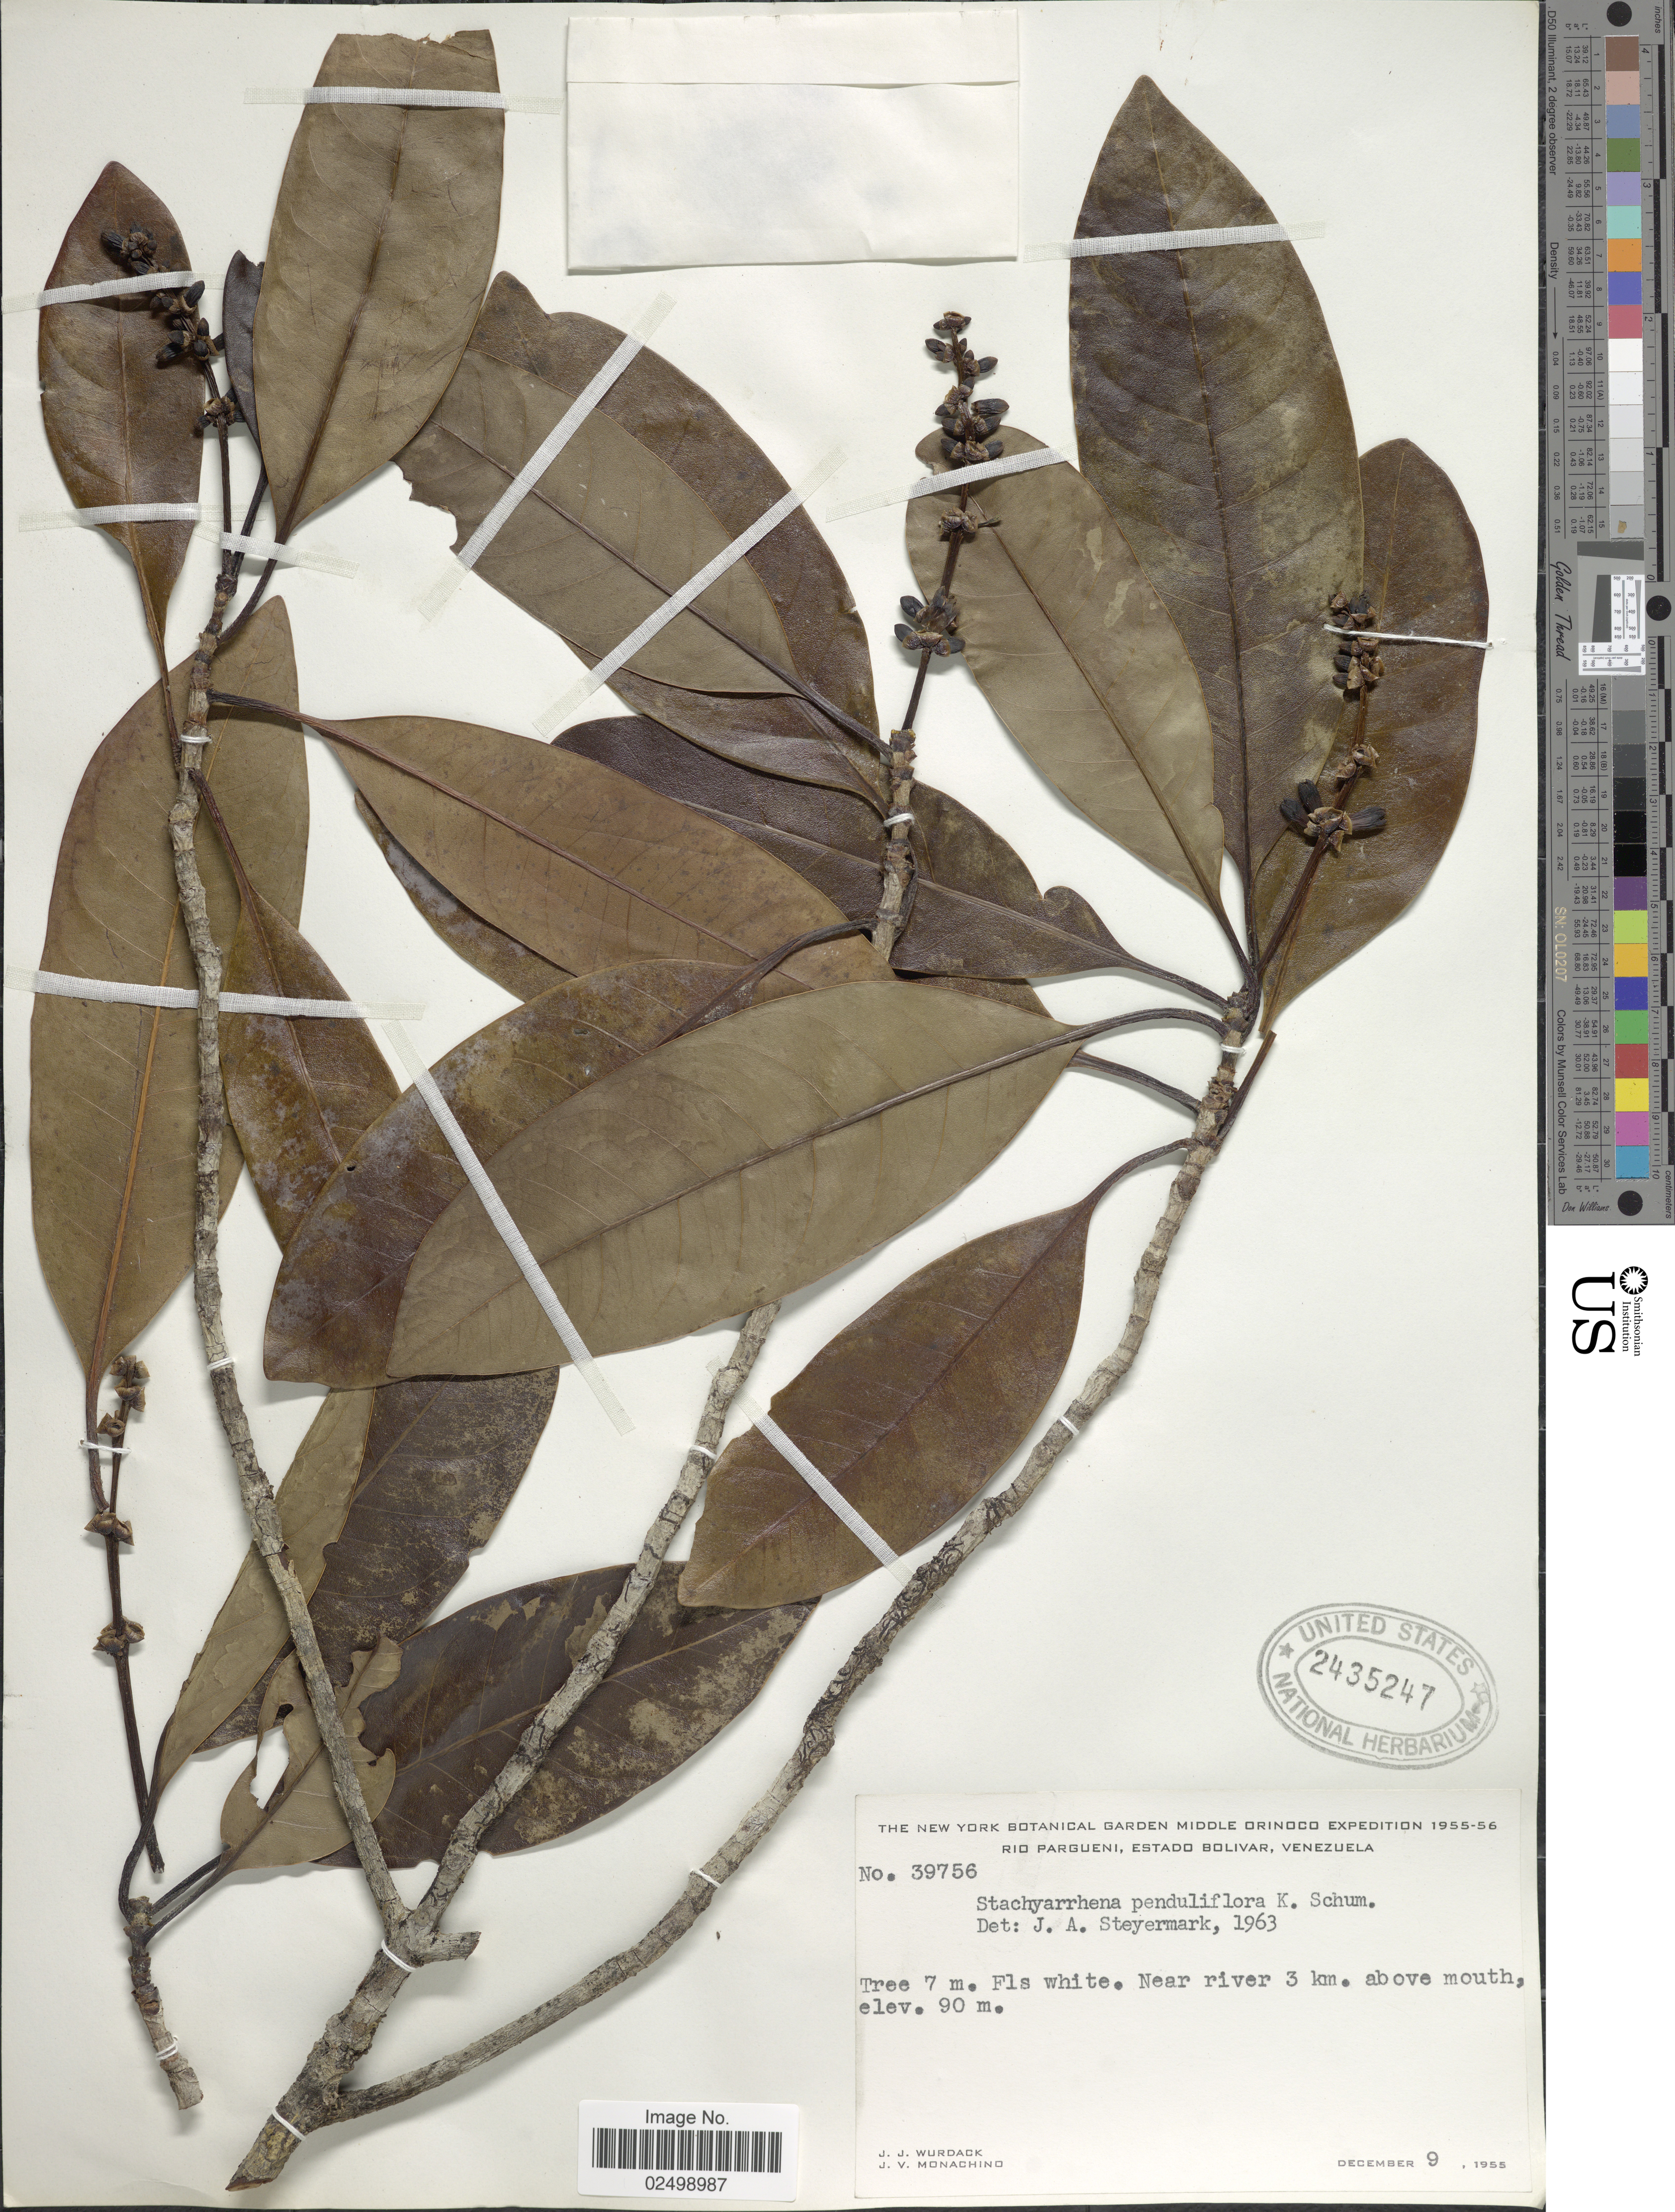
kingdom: Plantae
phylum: Tracheophyta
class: Magnoliopsida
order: Gentianales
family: Rubiaceae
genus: Stachyarrhena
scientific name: Stachyarrhena penduliflora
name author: K. Schum.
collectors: J. J. Wurdack & J. V. Monachino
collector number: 39756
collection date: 1955-12-09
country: Venezuela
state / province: Bolivar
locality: Rio Parqueni, Near river 3 km. above mouth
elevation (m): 90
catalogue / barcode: US 2435247